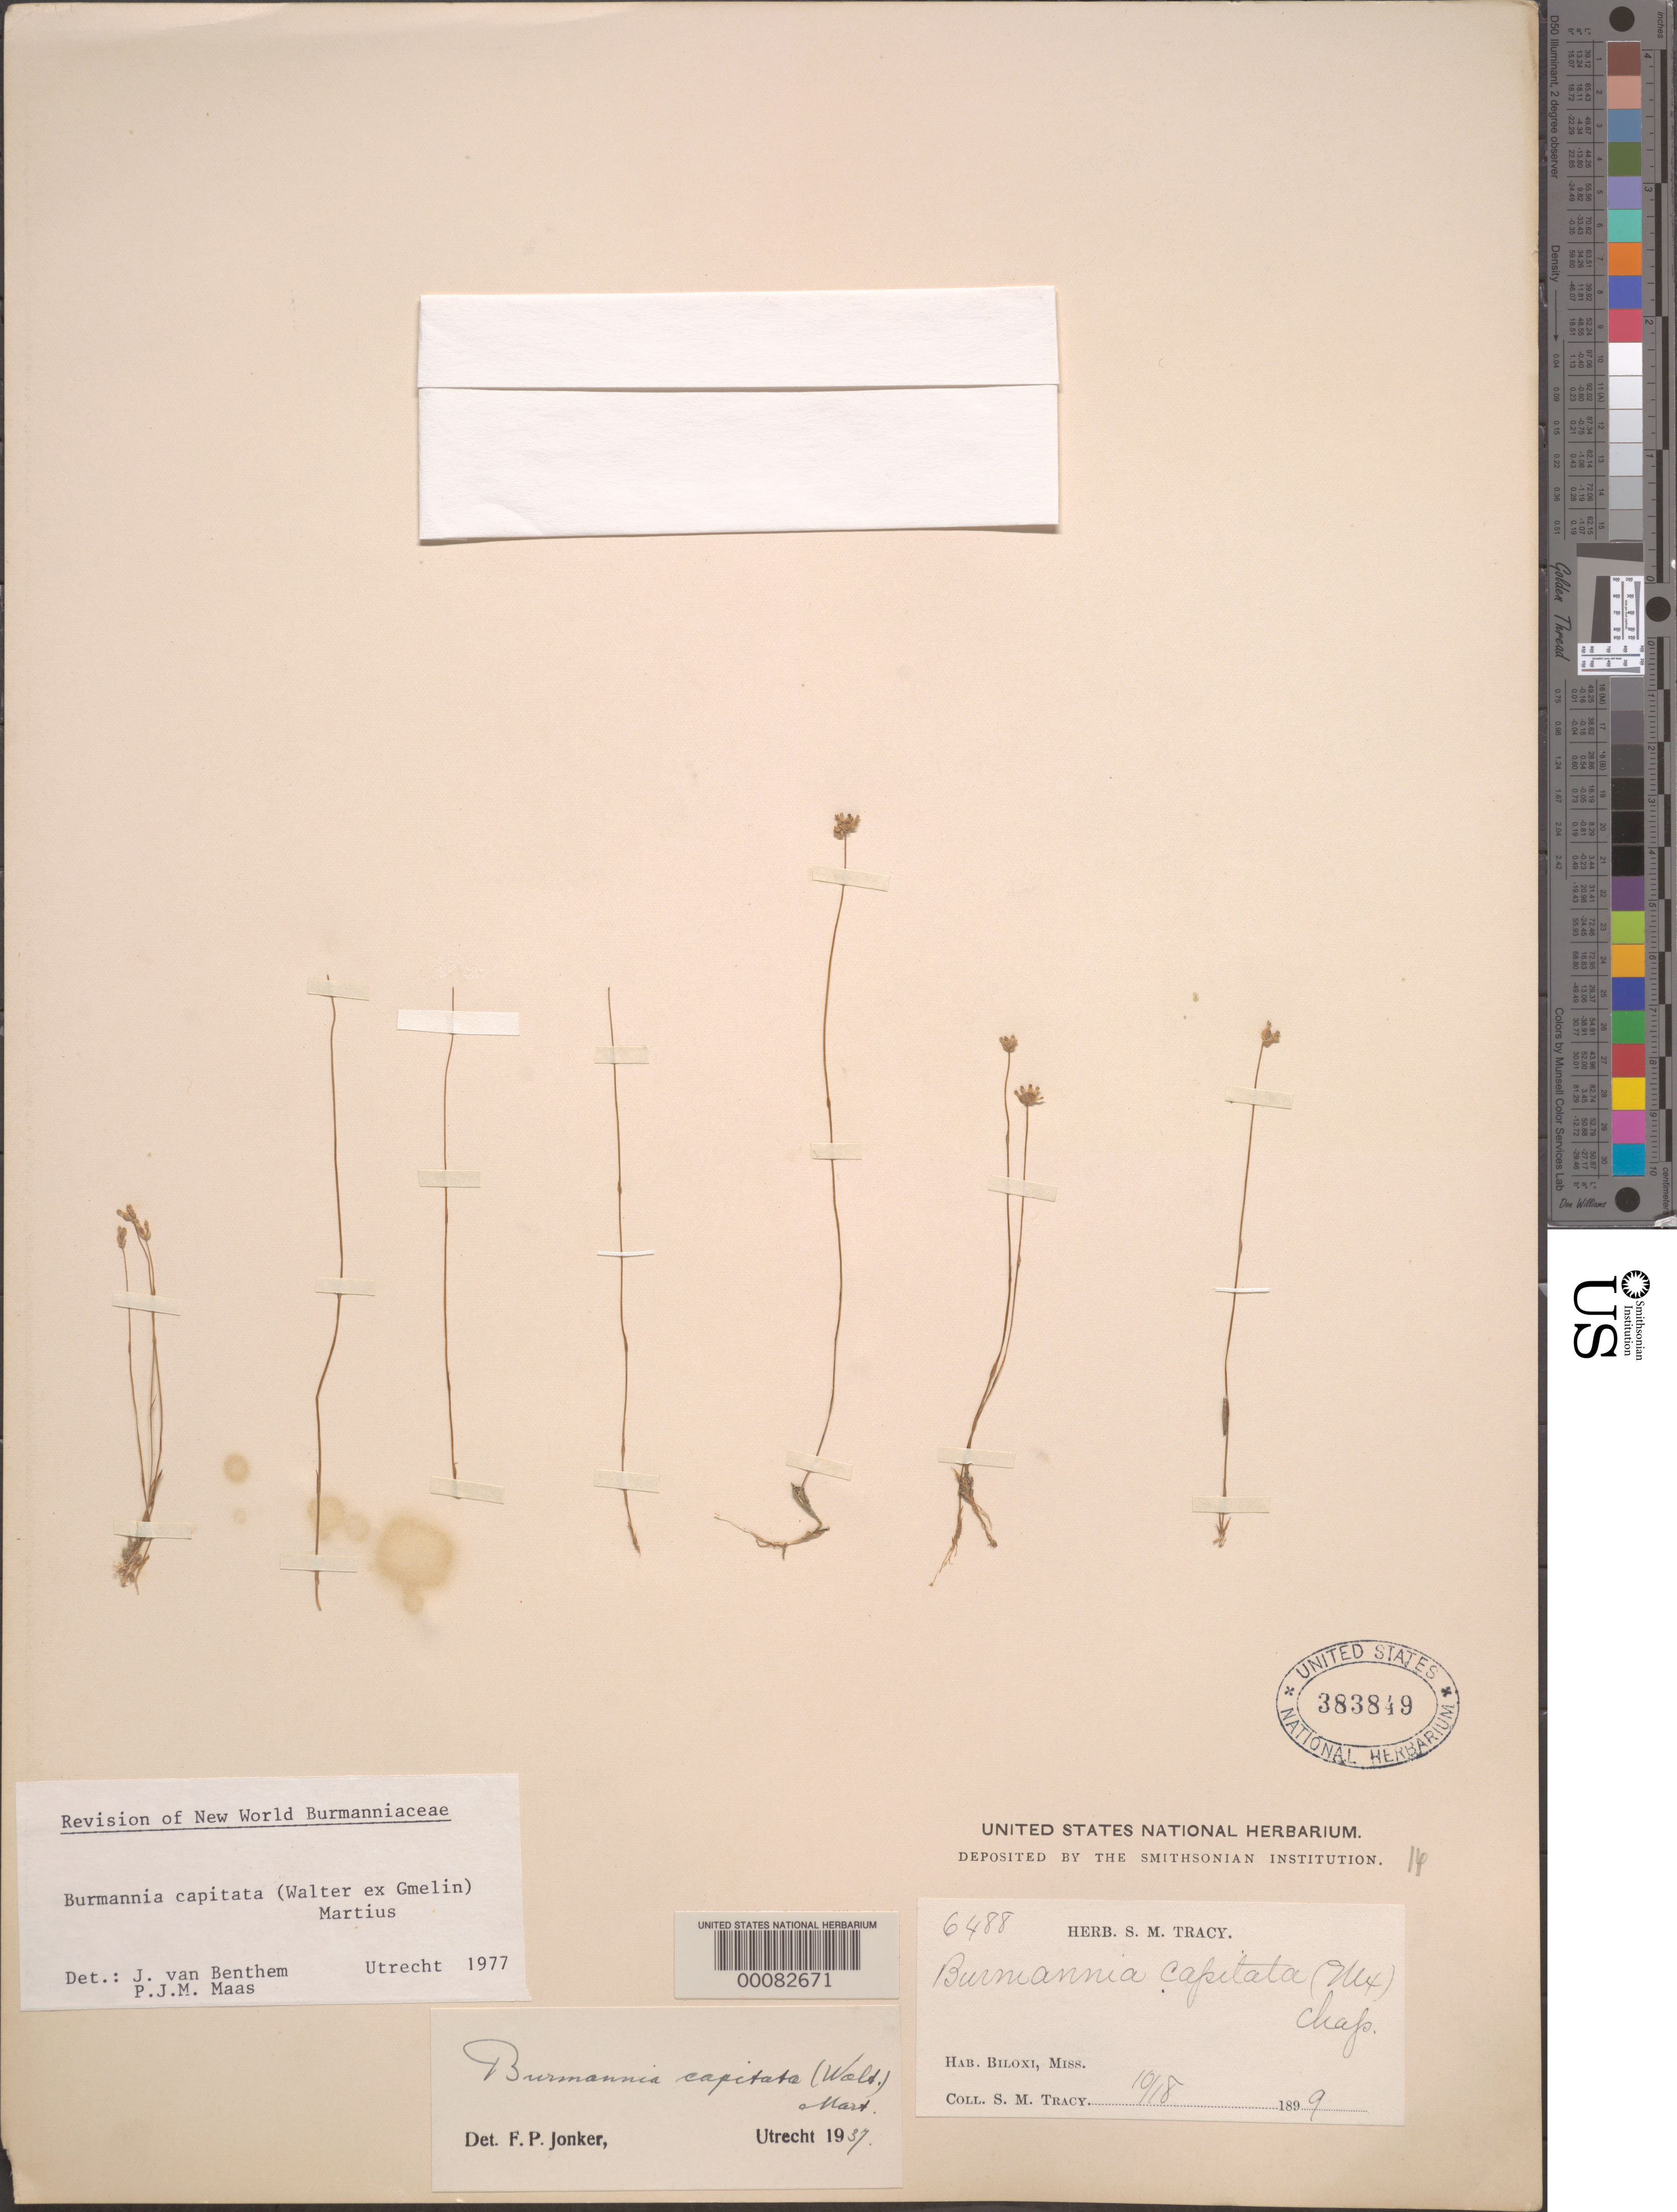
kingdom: Plantae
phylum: Tracheophyta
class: Liliopsida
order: Dioscoreales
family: Burmanniaceae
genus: Burmannia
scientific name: Burmannia capitata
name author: (Walter ex J.F. Gmel.) Mart.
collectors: S. M. Tracy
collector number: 6488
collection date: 1899-10-18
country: United States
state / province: Mississippi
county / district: Harrison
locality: Biloxi.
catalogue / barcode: US 383849